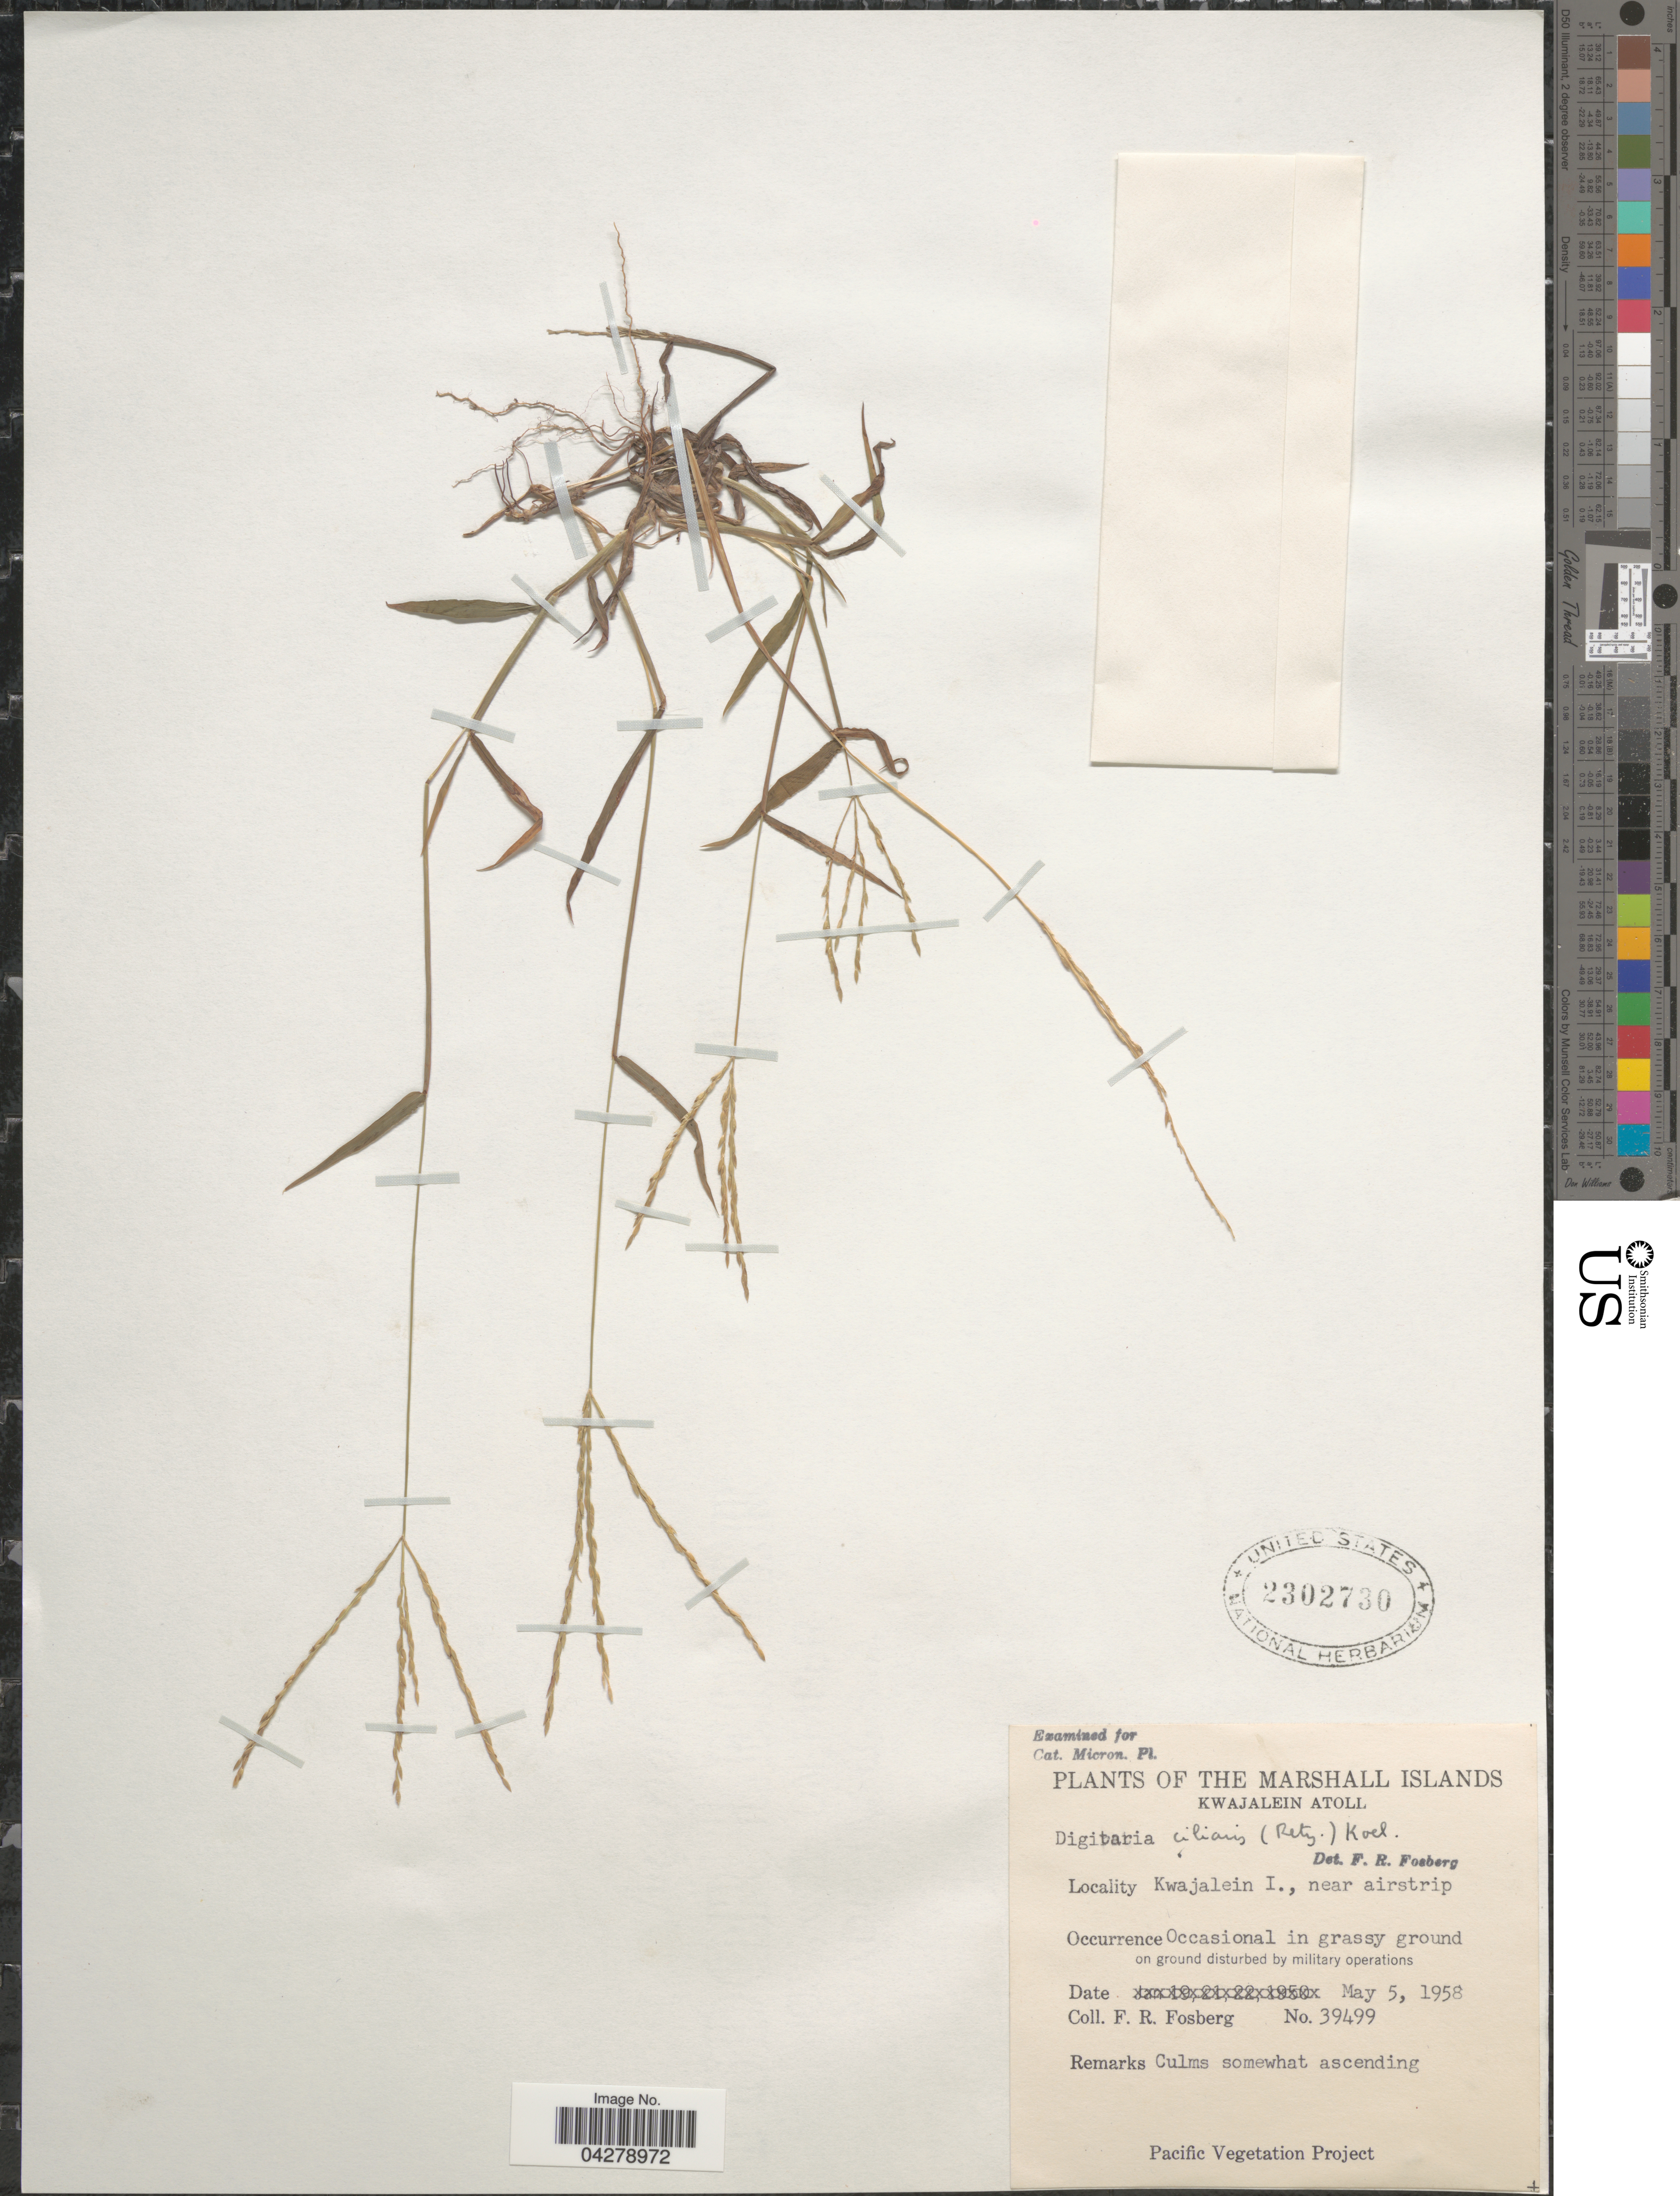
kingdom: Plantae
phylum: Tracheophyta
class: Liliopsida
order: Poales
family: Poaceae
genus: Digitaria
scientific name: Digitaria ciliaris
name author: (Retz.) Koeler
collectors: F. R. Fosberg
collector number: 39499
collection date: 1958-05-05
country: Marshall Islands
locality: Kwajalein Atoll. Kwajalein I., near airstrip. Occasional in grassy ground on ground disturbed by military operations.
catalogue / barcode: US 2302730